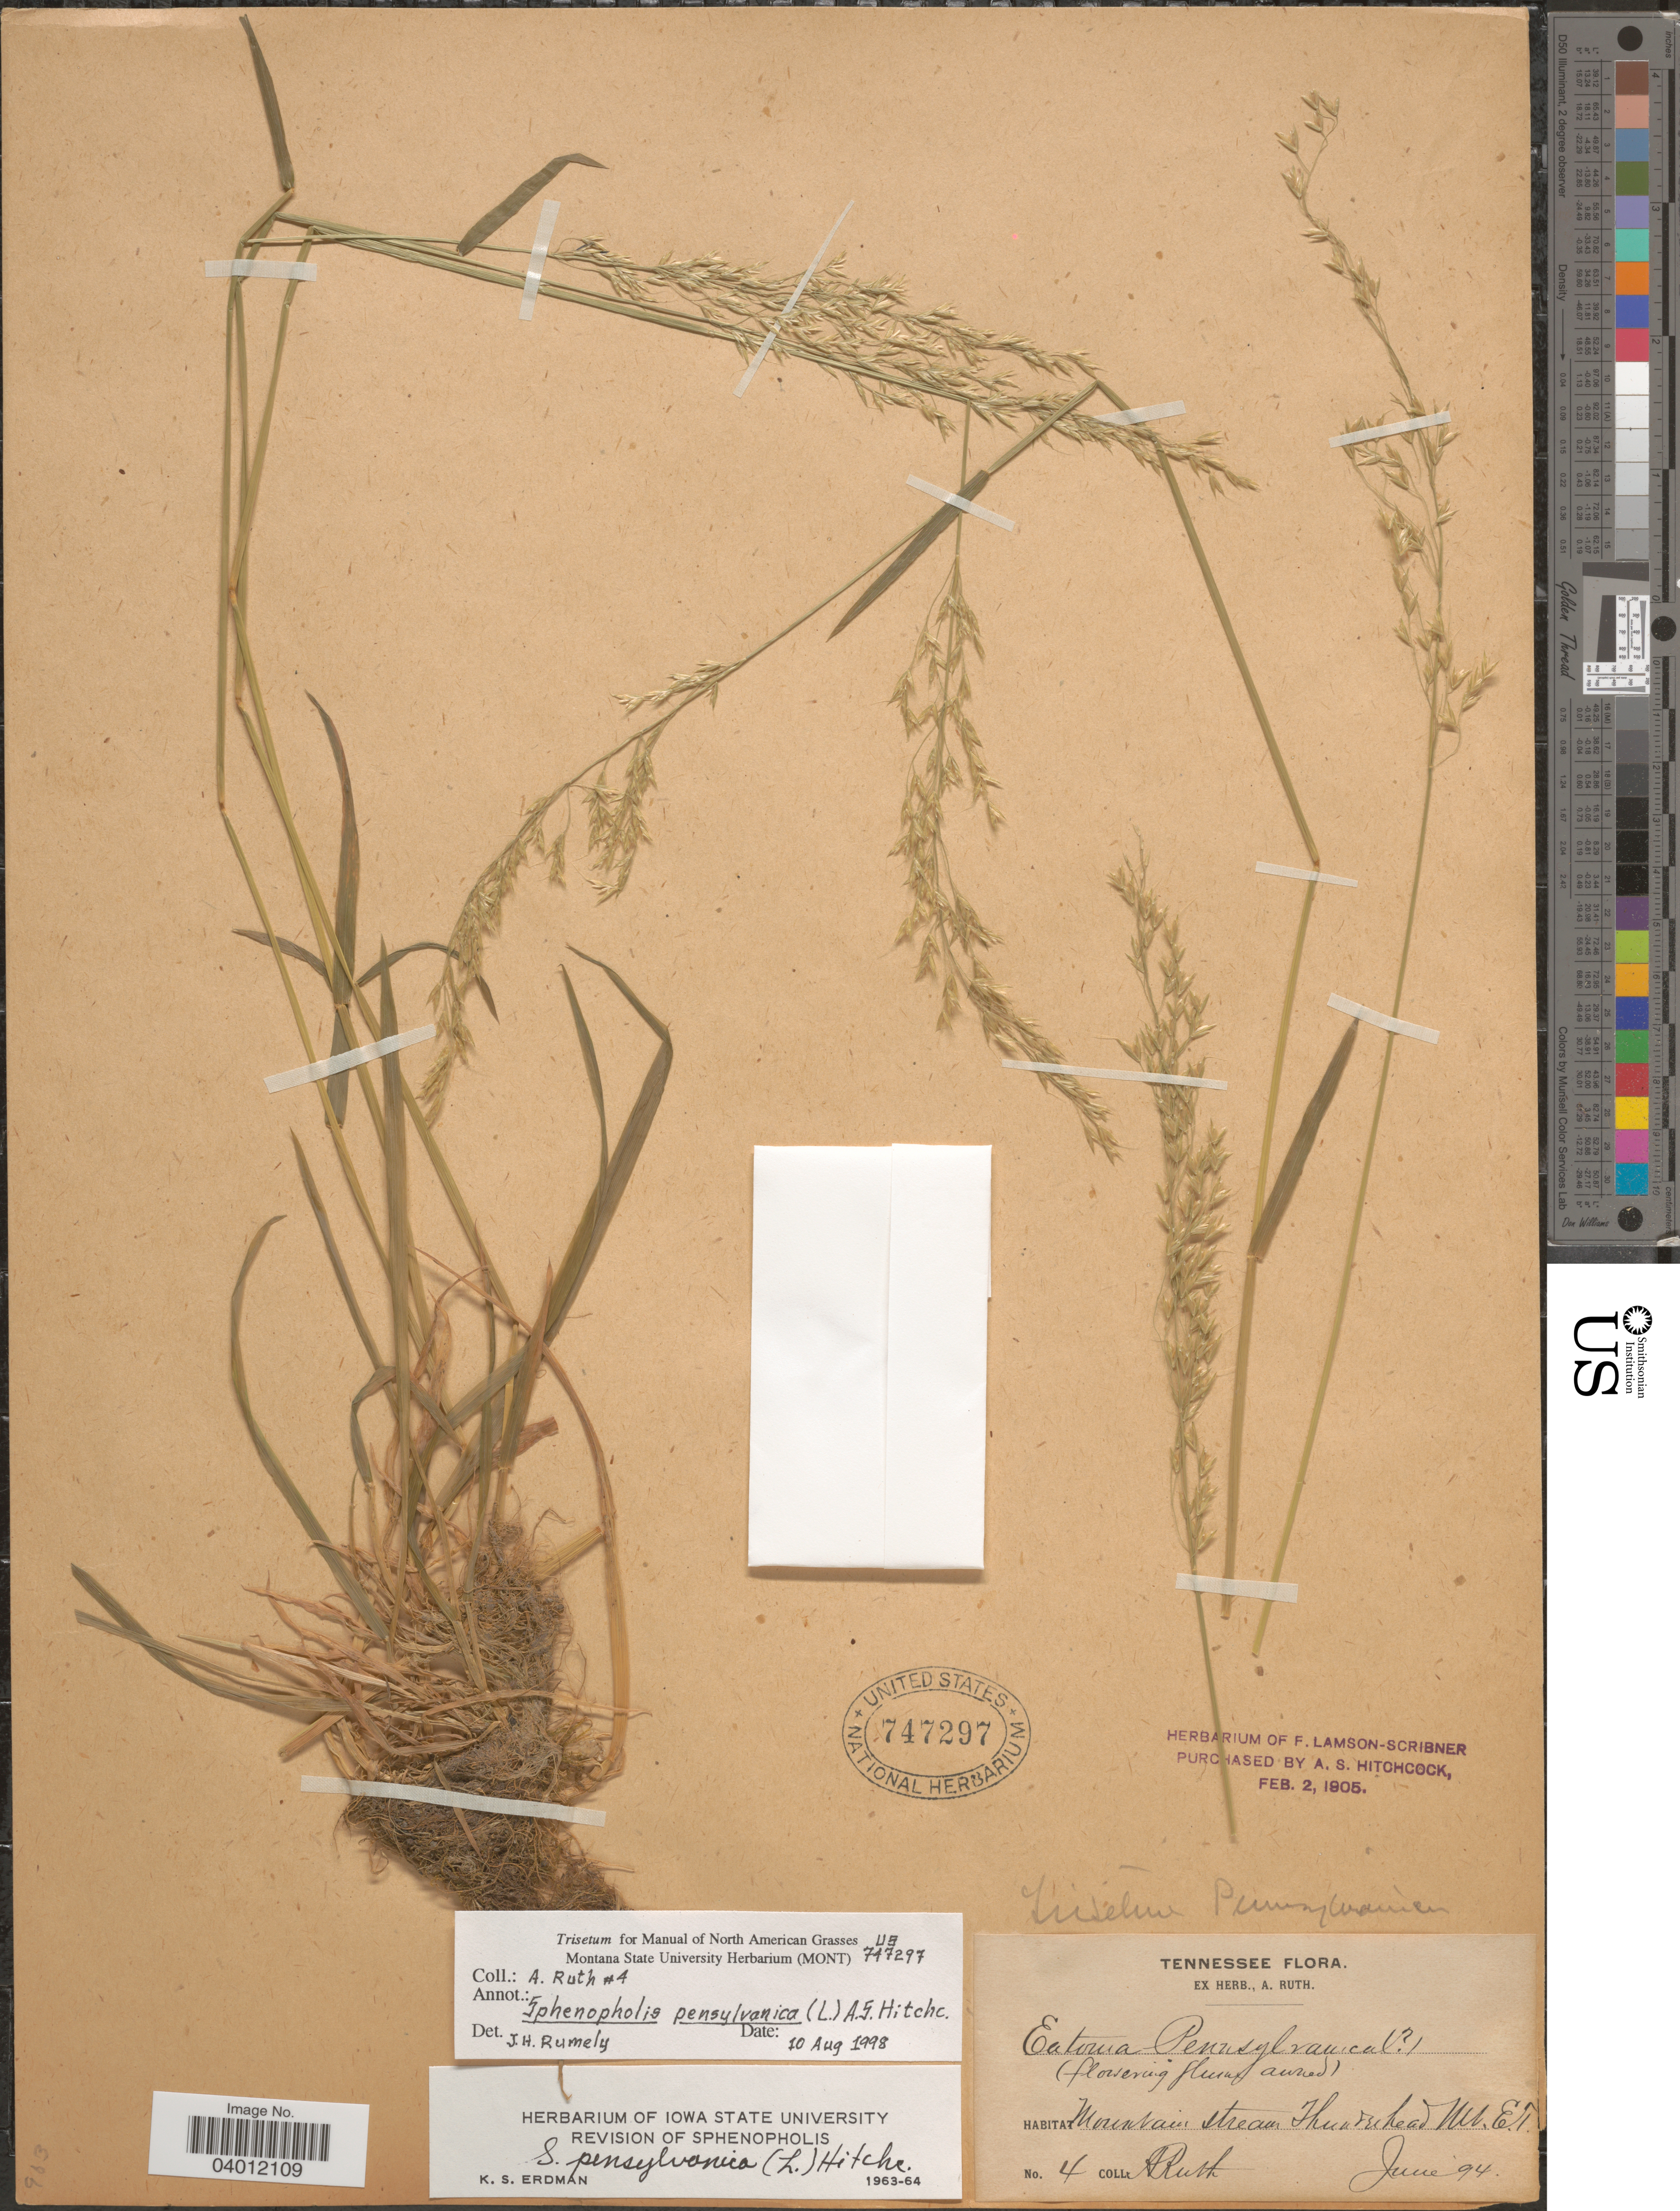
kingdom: Plantae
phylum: Tracheophyta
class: Liliopsida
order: Poales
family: Poaceae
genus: Sphenopholis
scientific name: Sphenopholis pensylvanica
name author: (L.) Hitchc.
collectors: A. Ruth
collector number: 4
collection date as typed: Transcribed d/m/y: /6/94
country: United States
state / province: Tennessee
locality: Mountain stream Thunderhead Mt, E.T.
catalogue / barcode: US 747297